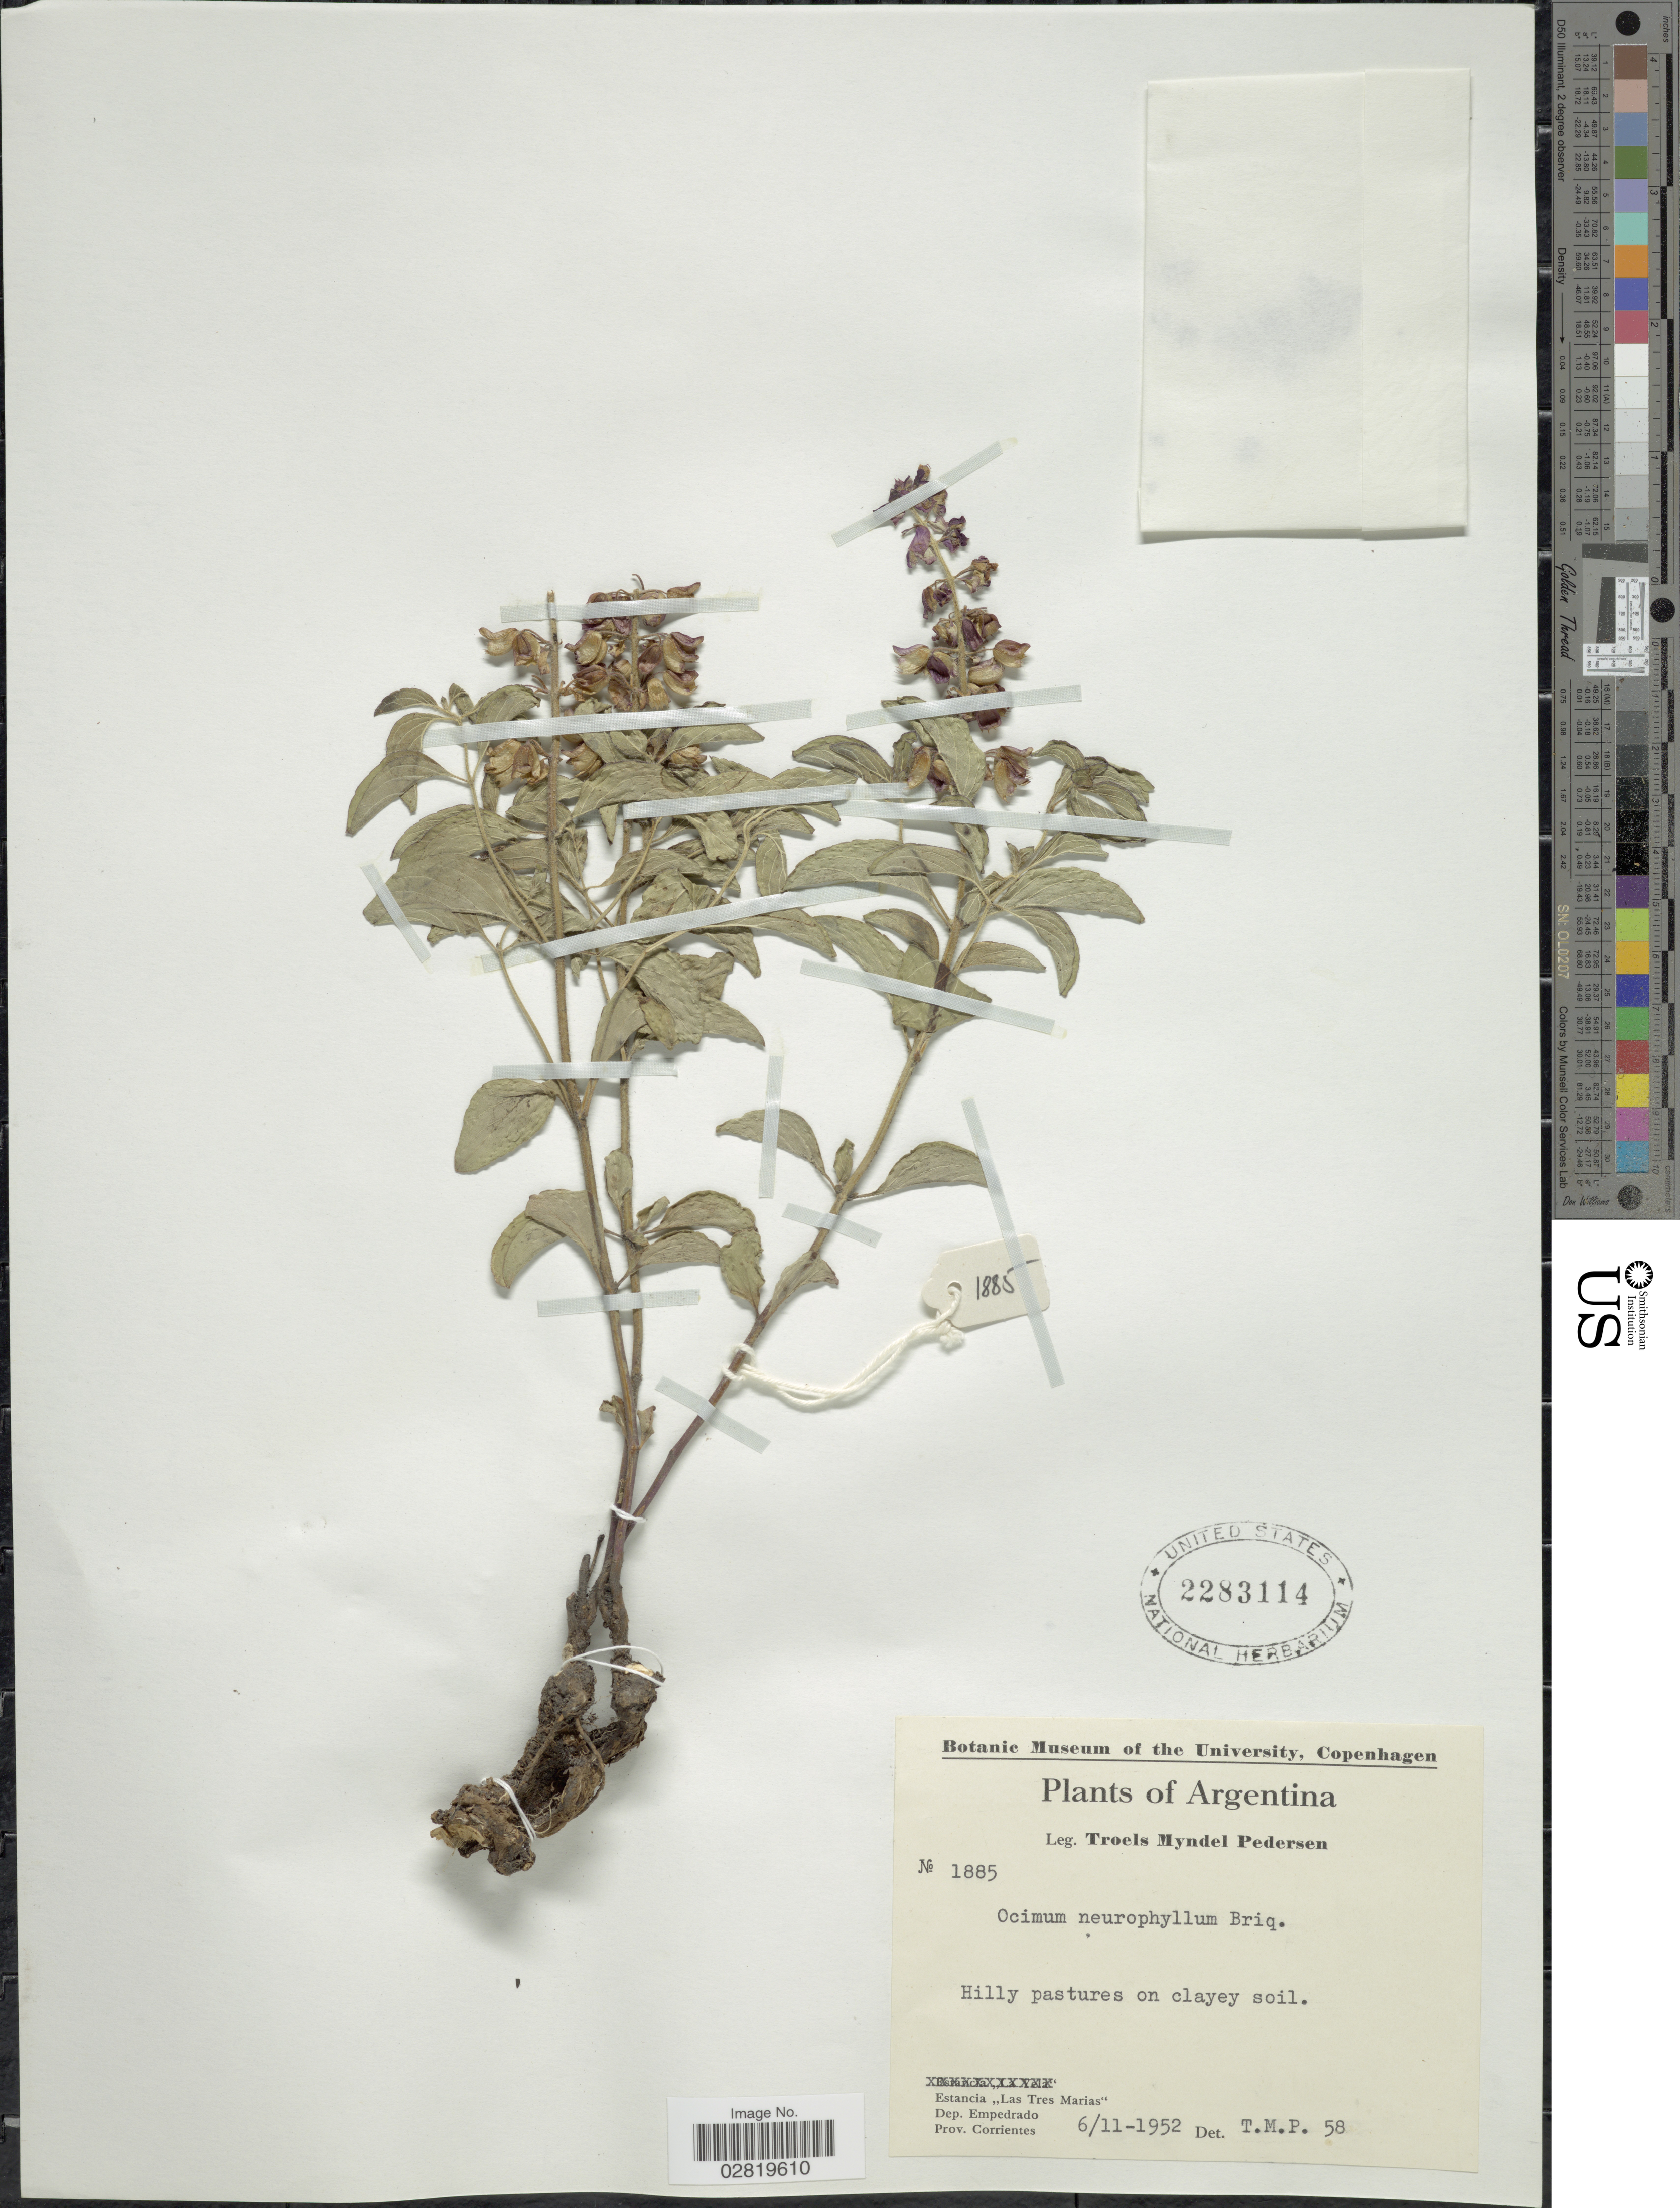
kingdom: Plantae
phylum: Tracheophyta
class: Magnoliopsida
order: Lamiales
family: Lamiaceae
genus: Ocimum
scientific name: Ocimum neurophyllum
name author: Briq.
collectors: T. Pederson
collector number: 1885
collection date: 1952-11-06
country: Argentina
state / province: Corrientes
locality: Estancia "Las Tres Marias", Dep. Empedrado, Prov. Corrientes.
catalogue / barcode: US 2283114